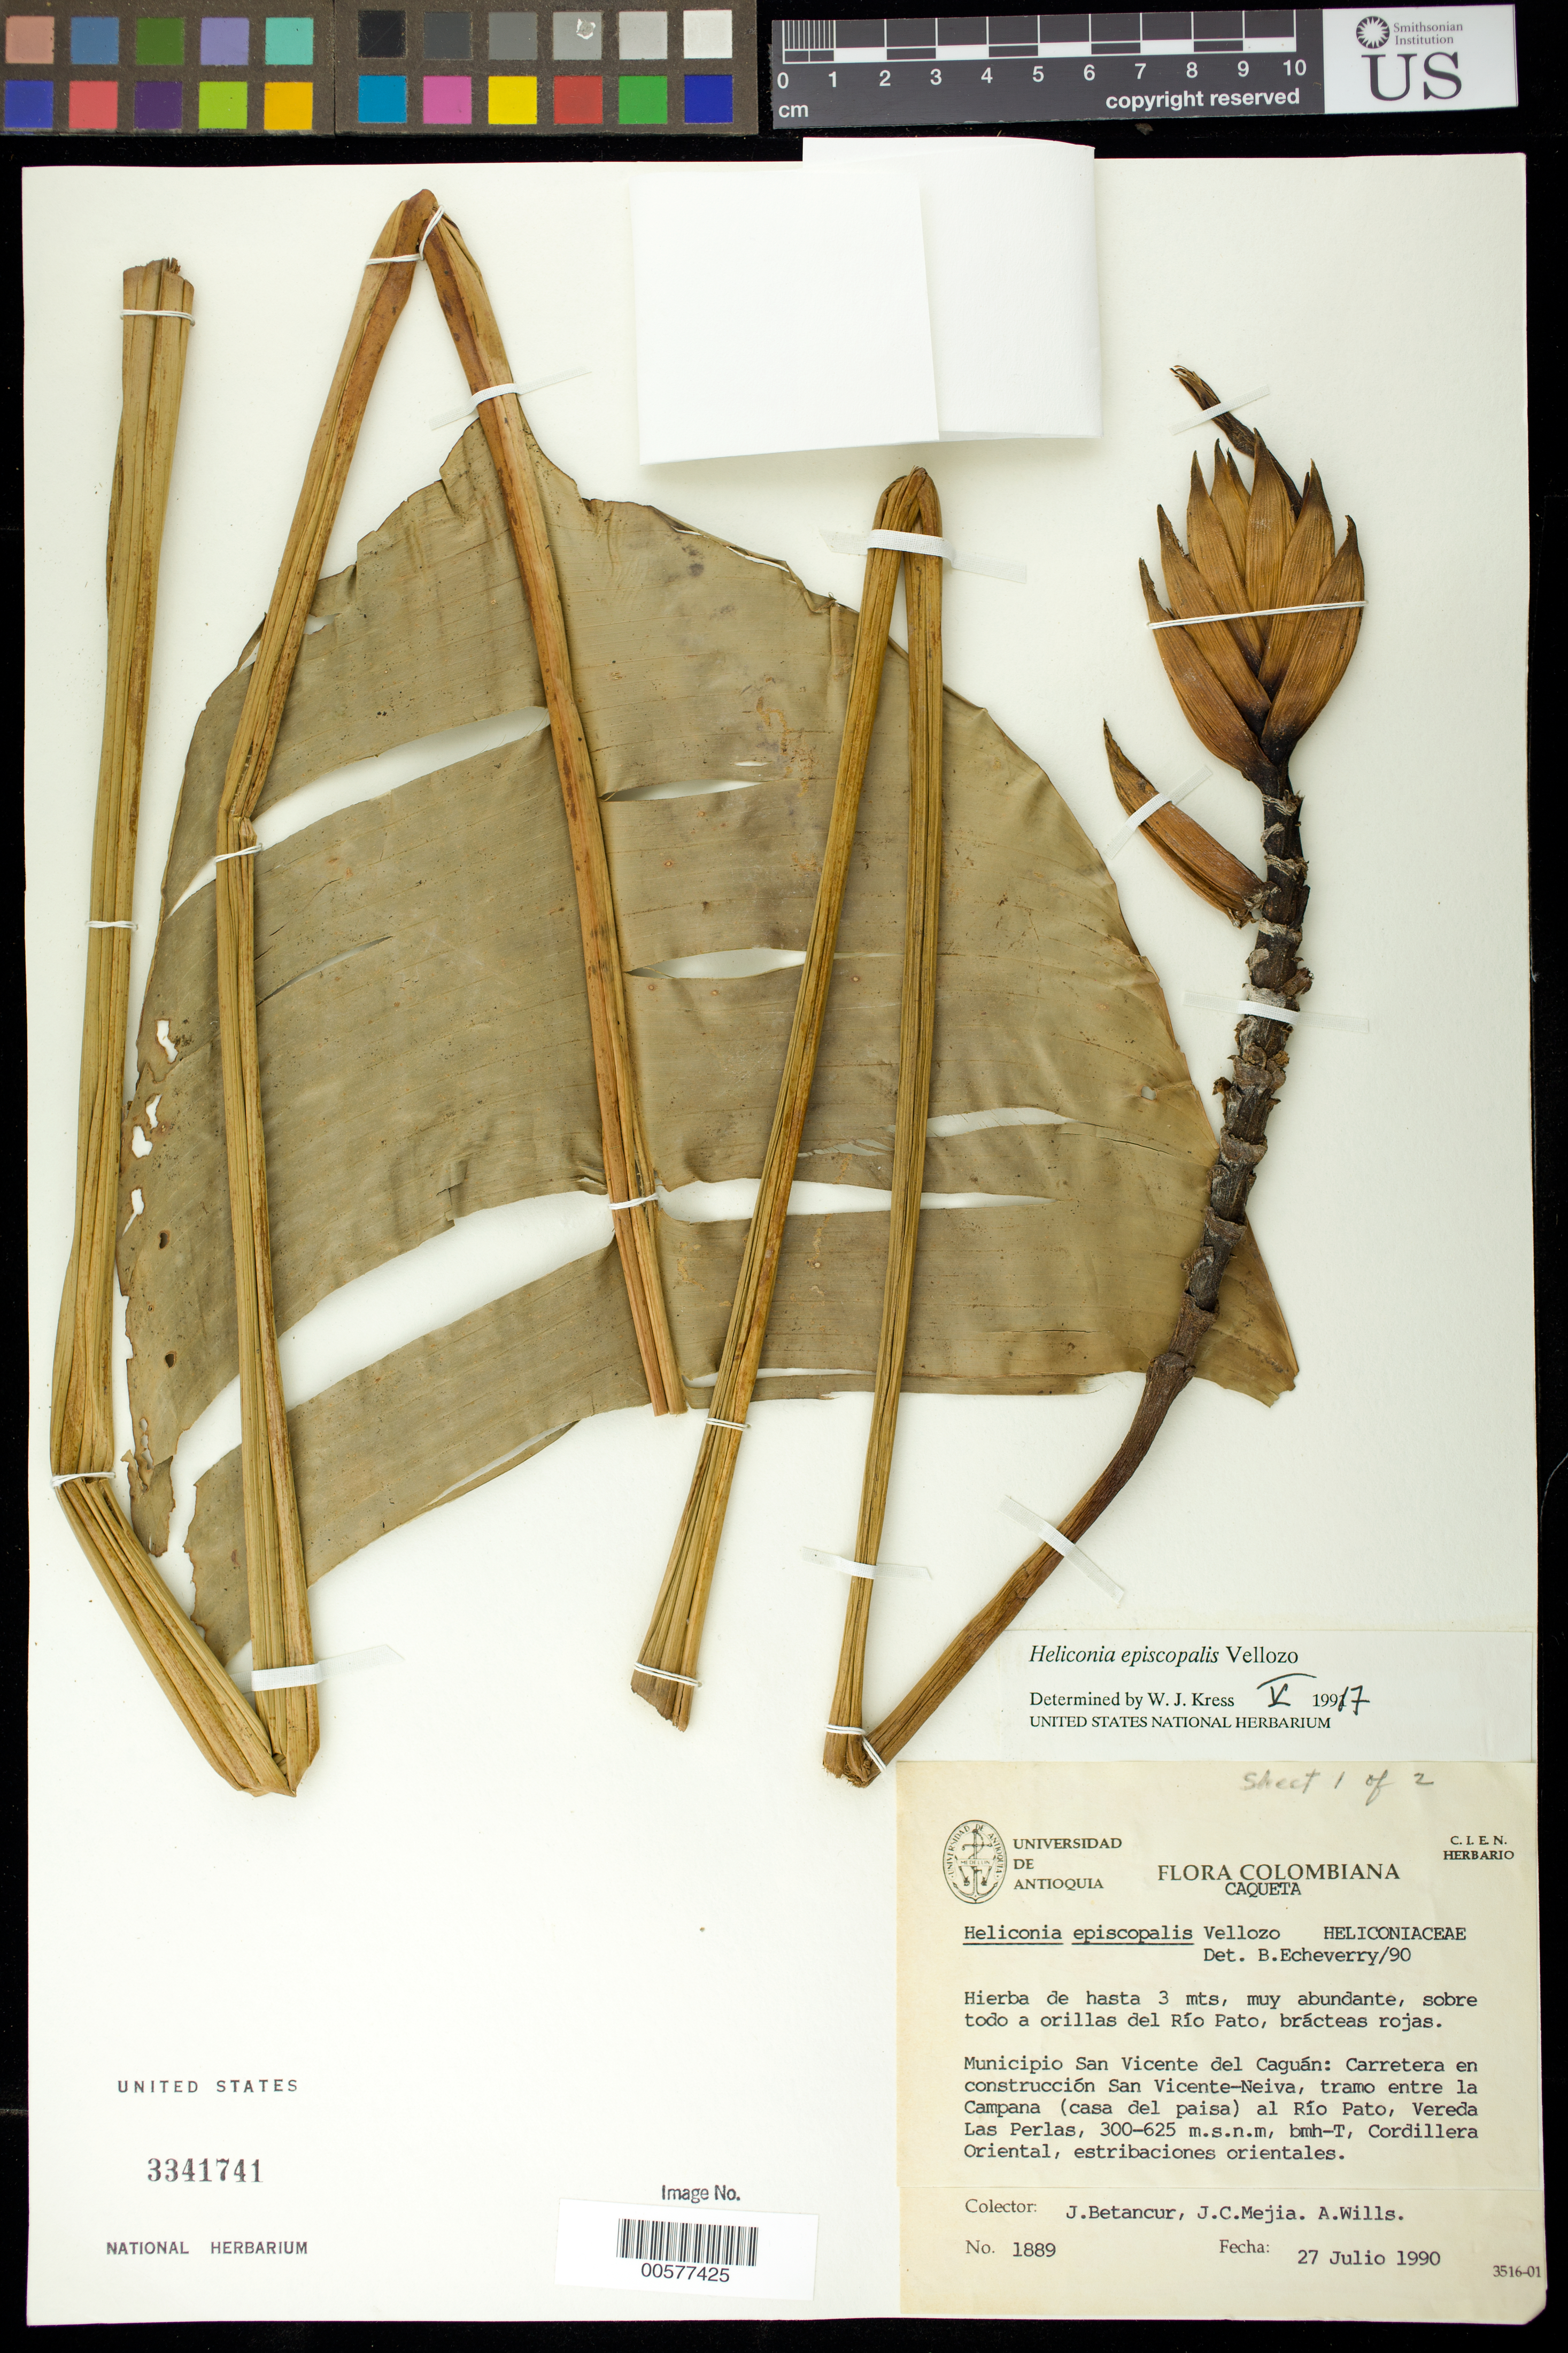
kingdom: Plantae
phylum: Tracheophyta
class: Liliopsida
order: Zingiberales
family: Heliconiaceae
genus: Heliconia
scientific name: Heliconia episcopalis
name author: Vell.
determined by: Echeverry, B.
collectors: J. C. Betancur, J. C. Mejia & A. Wills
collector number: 1889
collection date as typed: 27 Jul 1990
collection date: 1990-07-27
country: Colombia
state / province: Caquetá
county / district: San Vicente del Caguan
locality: Road under construction between San Vicent anad Neiva, stretch between La Campana to Rio Pato, Las Perlas trail. Cordillera Oriental, eastern spurs.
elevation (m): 300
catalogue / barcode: US 3341741